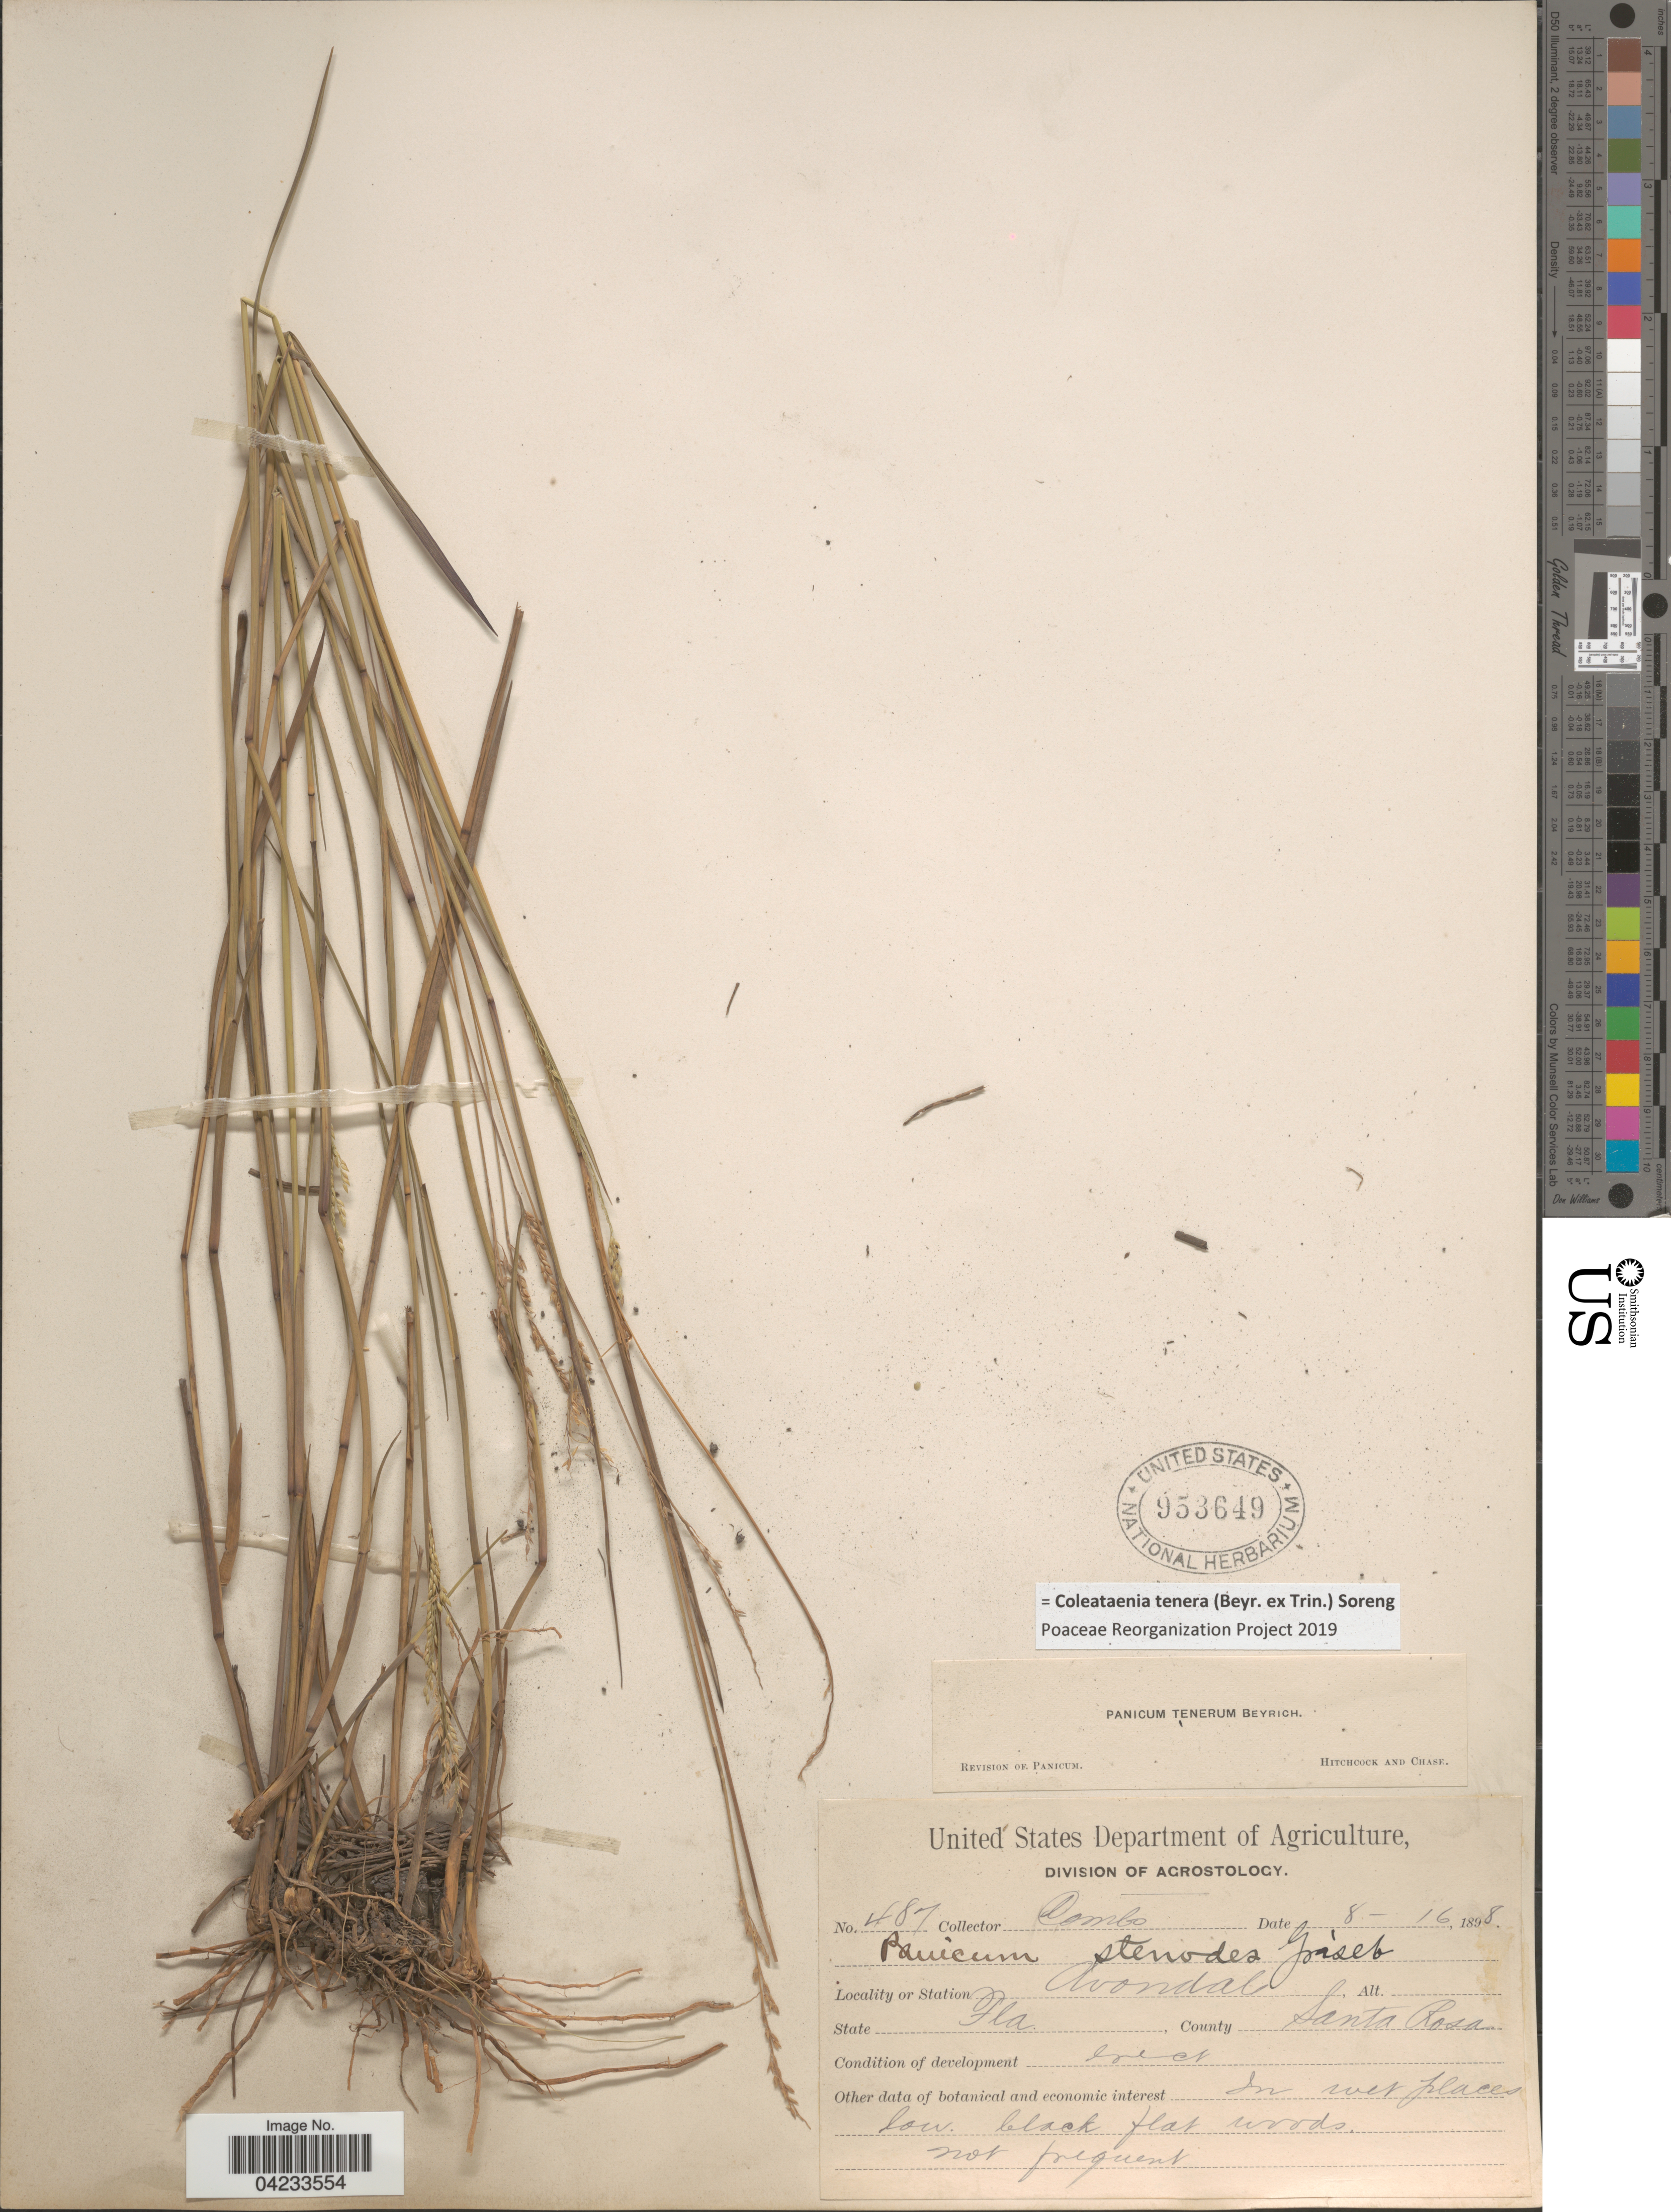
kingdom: Plantae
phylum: Tracheophyta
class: Liliopsida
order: Poales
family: Poaceae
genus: Coleataenia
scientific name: Coleataenia tenera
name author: (Beyr. ex Trin.) Soreng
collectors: -. Combs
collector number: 487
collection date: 1898-08-16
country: United States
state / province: Florida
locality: Station Avondal. County Santa Rosa.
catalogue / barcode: US 953649